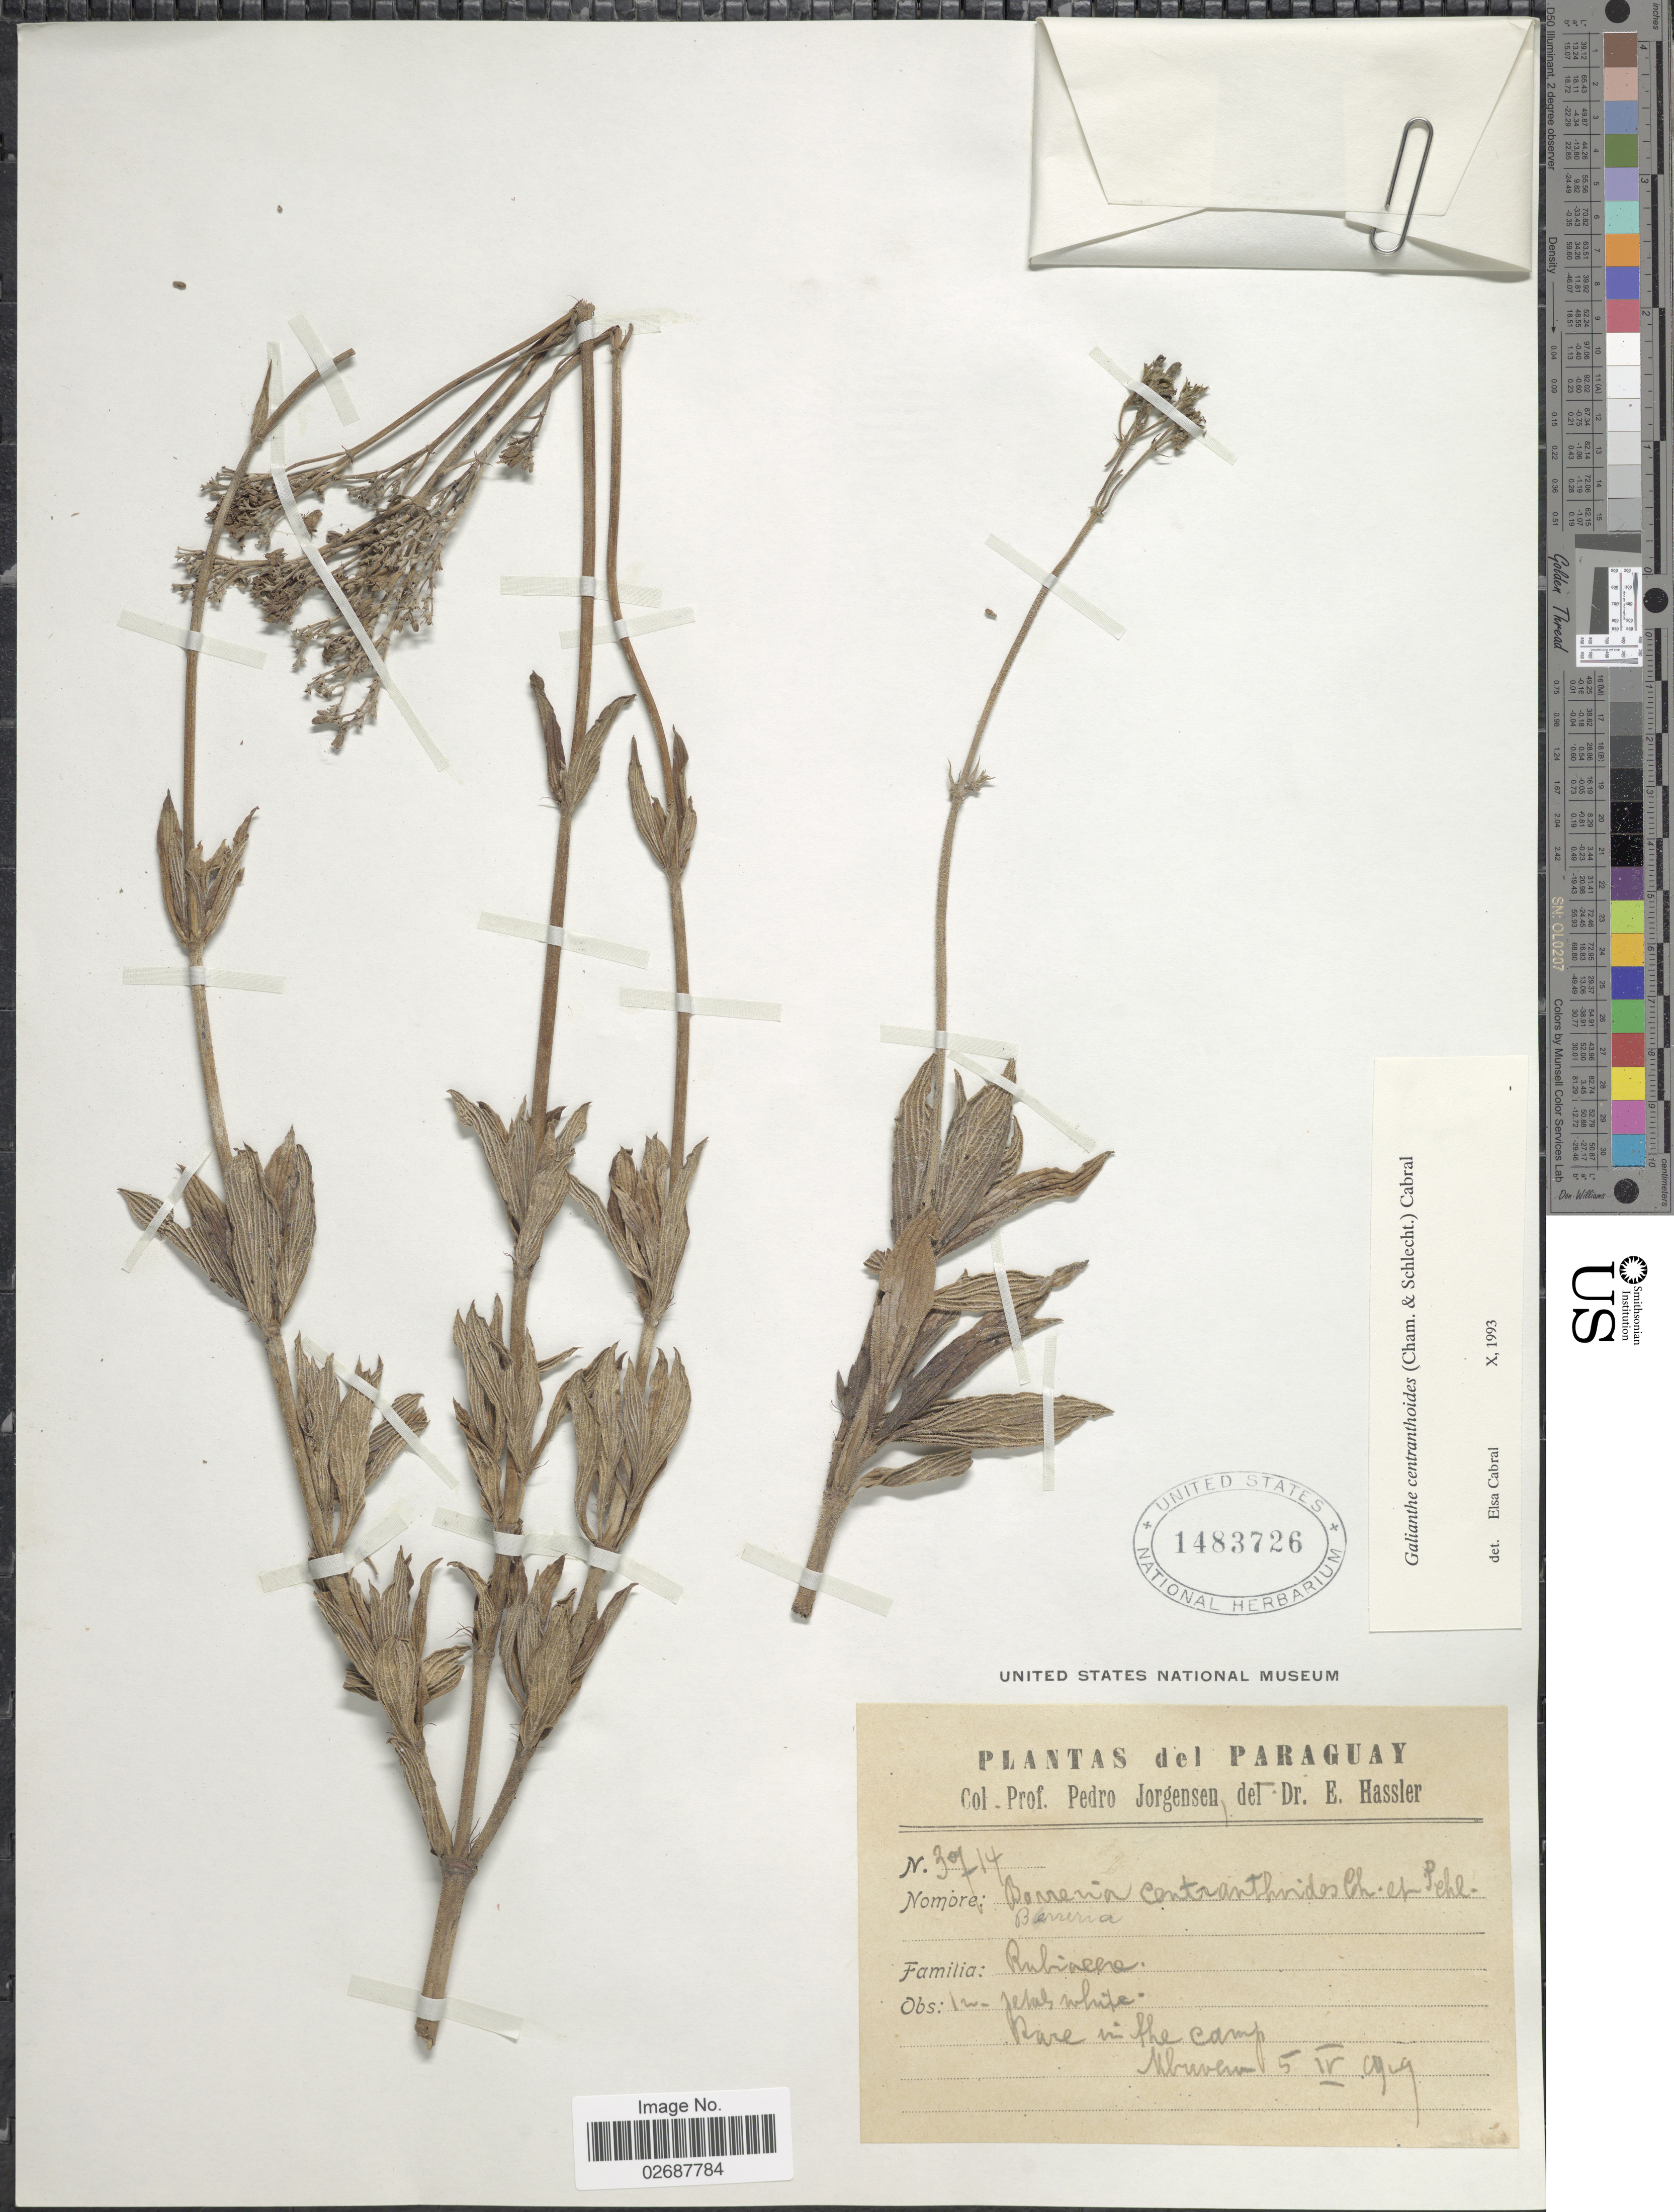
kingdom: Plantae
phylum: Tracheophyta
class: Magnoliopsida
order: Gentianales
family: Rubiaceae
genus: Galianthe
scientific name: Galianthe centranthoides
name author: (Cham. & Schltdl.) E.L. Cabral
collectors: P. Jörgensen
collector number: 3714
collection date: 1929-04-05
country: Paraguay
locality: Mburero.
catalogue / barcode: US 1483726